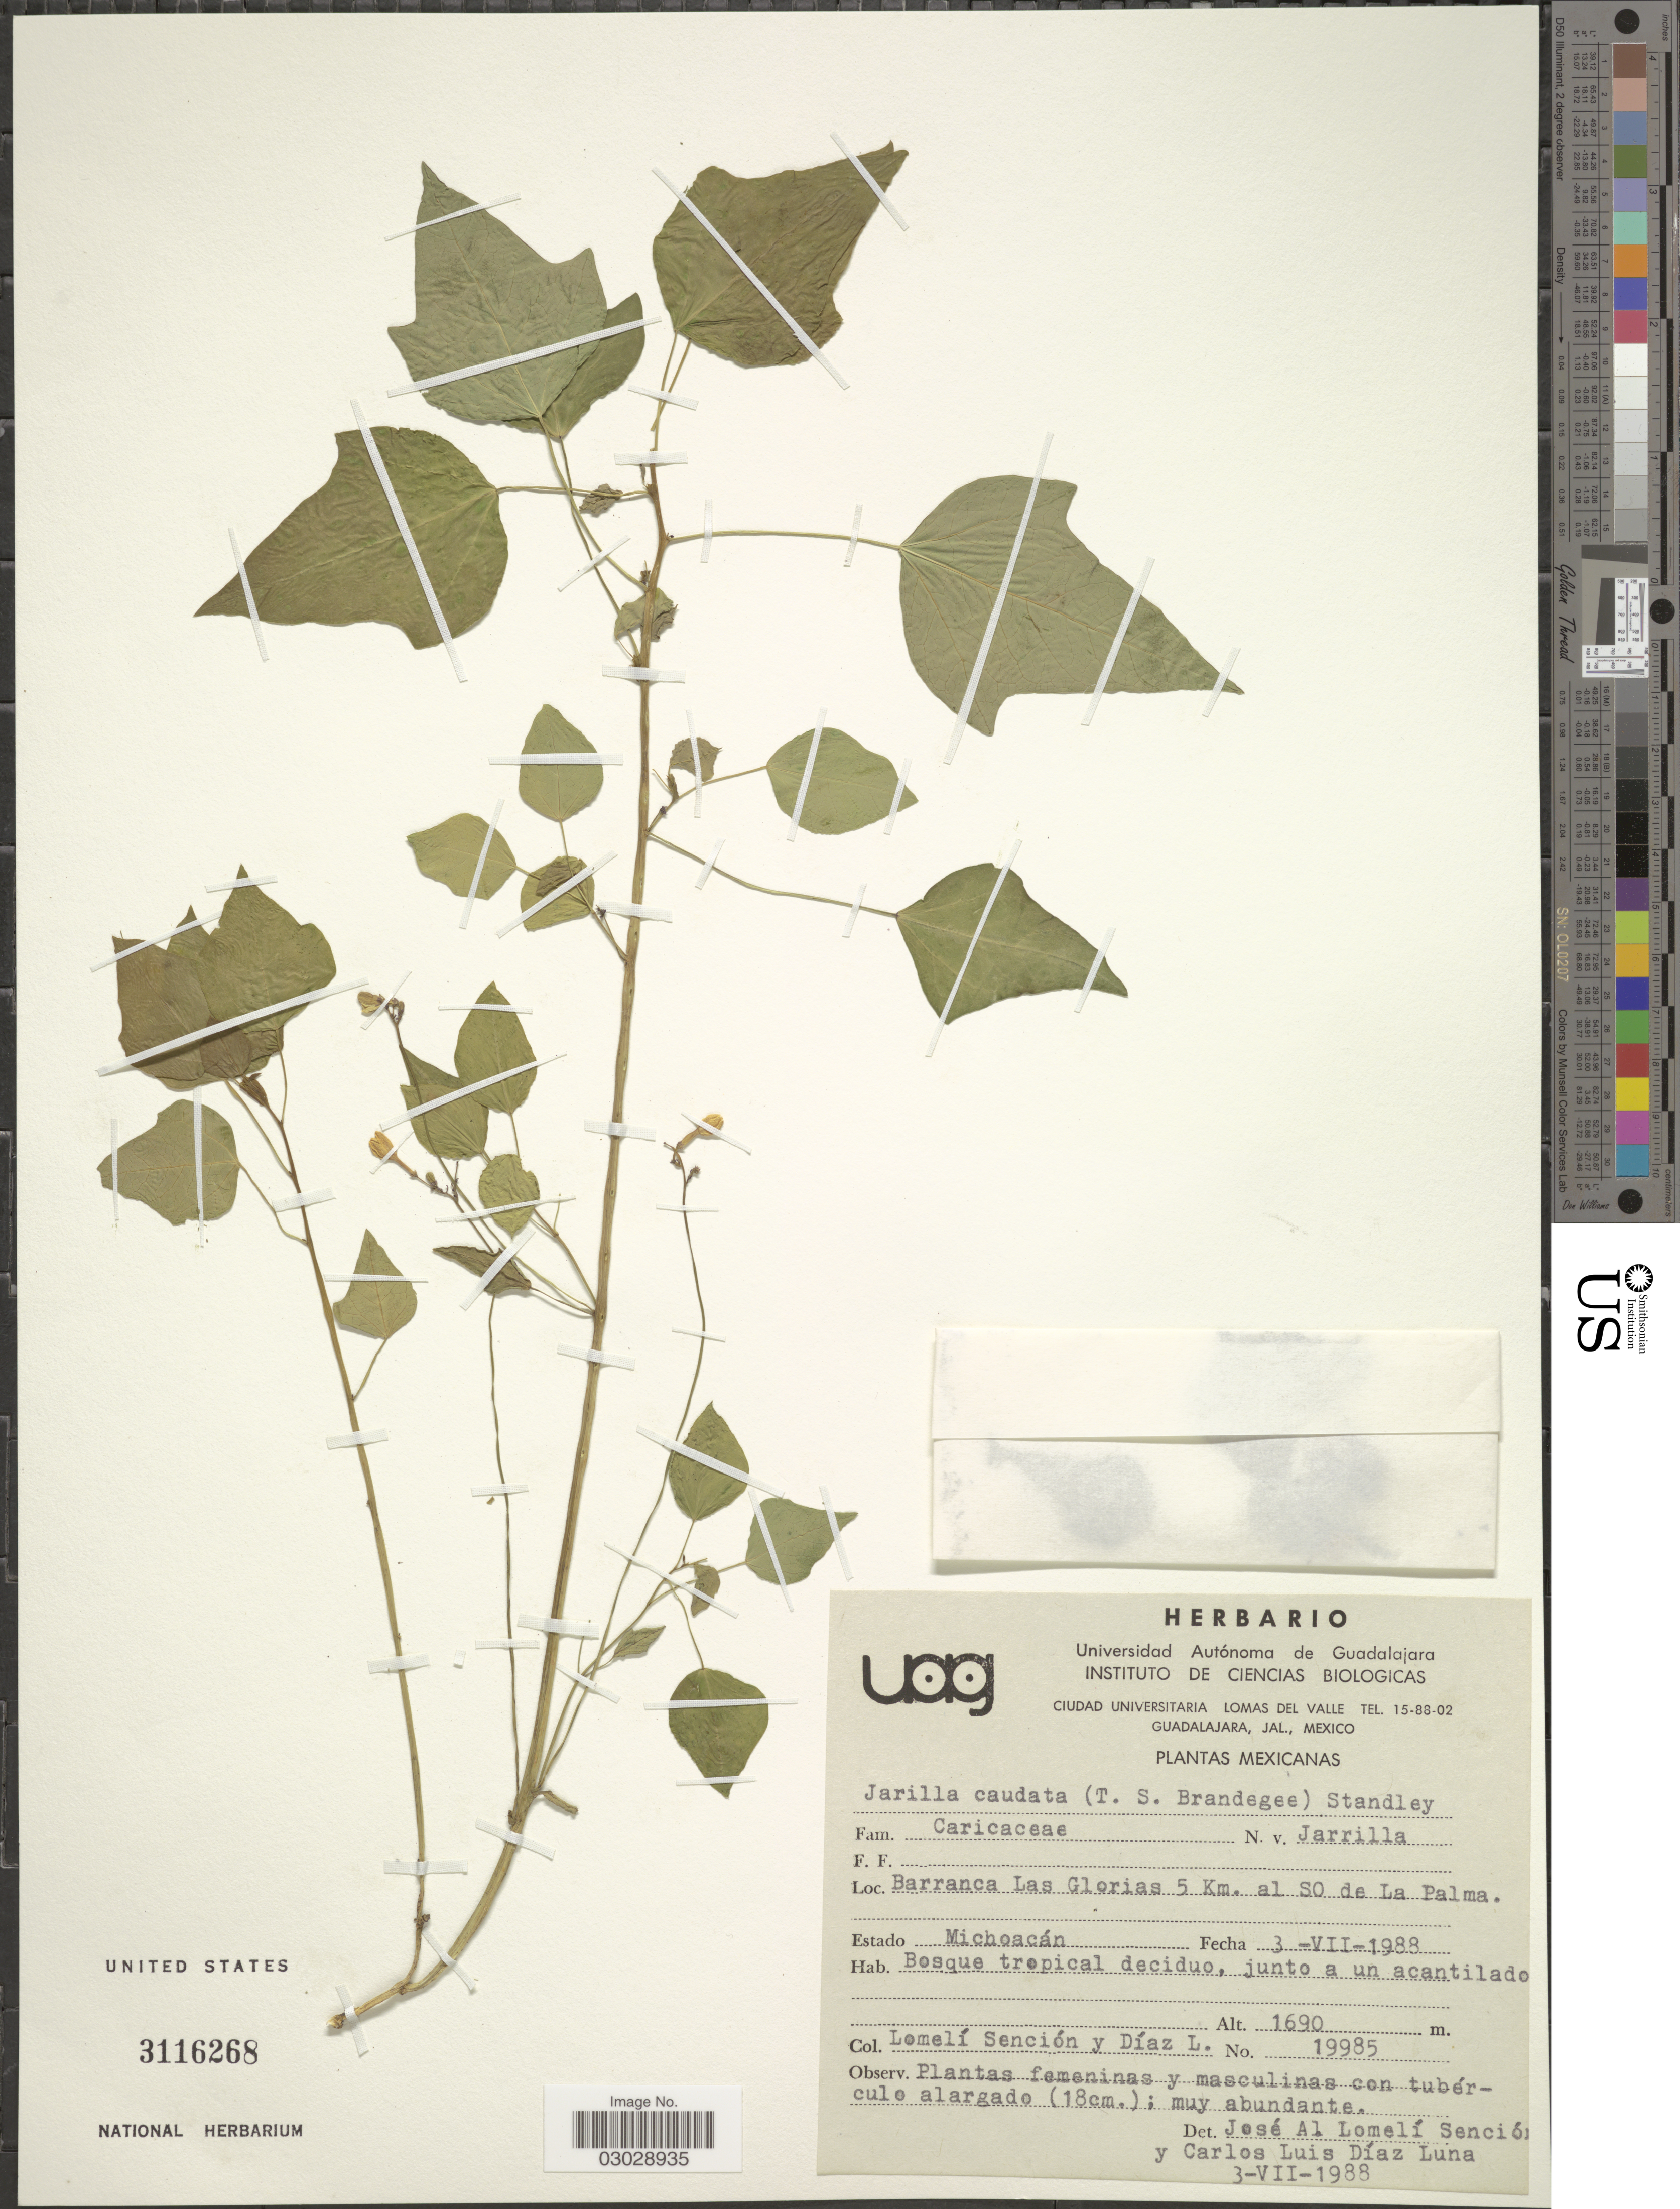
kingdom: Plantae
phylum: Tracheophyta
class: Magnoliopsida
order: Brassicales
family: Caricaceae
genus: Jarilla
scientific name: Jarilla caudata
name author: (Brandegee) Standl.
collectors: Lomelí Sención & L. Diáz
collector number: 19985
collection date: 1988-07-03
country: Mexico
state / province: Michoacán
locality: Barranca Las Glorias 5 Km. al SO de La Palma.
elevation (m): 1690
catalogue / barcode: US 3116268